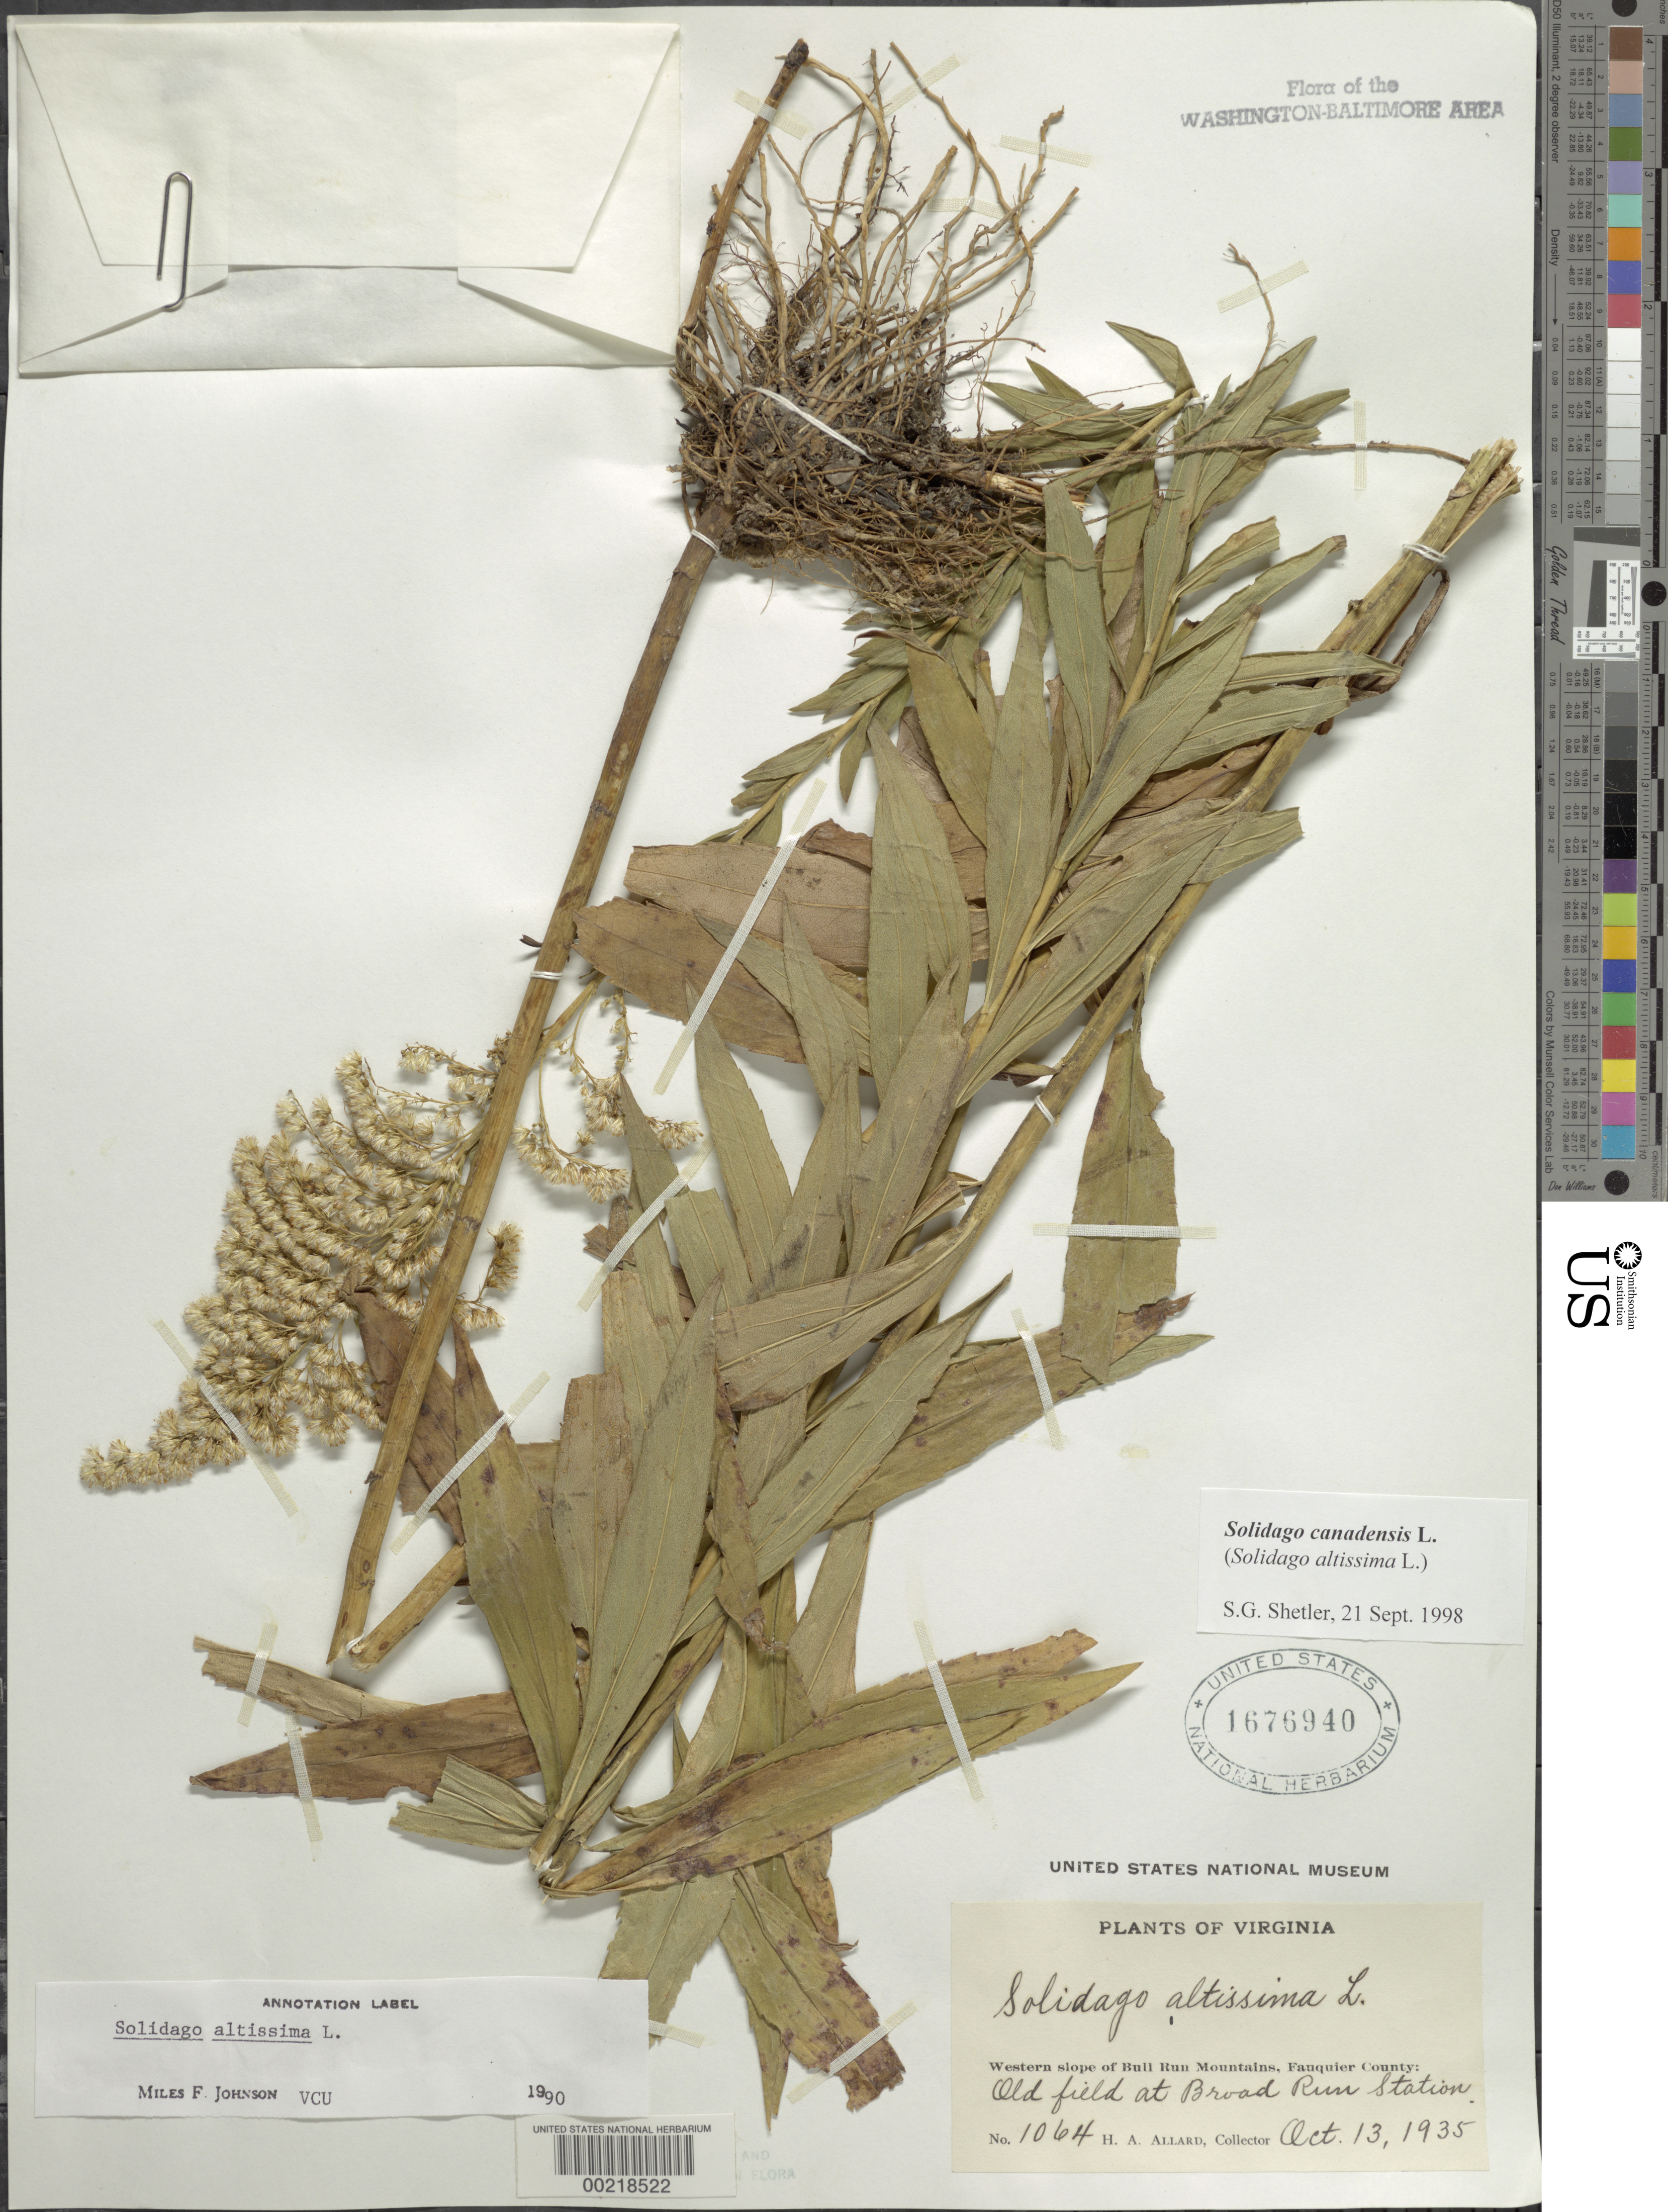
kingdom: Plantae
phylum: Tracheophyta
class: Magnoliopsida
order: Asterales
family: Asteraceae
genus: Solidago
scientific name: Solidago canadensis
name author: L.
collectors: H. A. Allard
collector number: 1064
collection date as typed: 13 Oct 1935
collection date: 1935-10-13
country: United States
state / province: Virginia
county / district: Fauquier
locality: Broad Run Station western slope of Bull Run Mountains Bull Run Mts.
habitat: Old field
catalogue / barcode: US 1676940